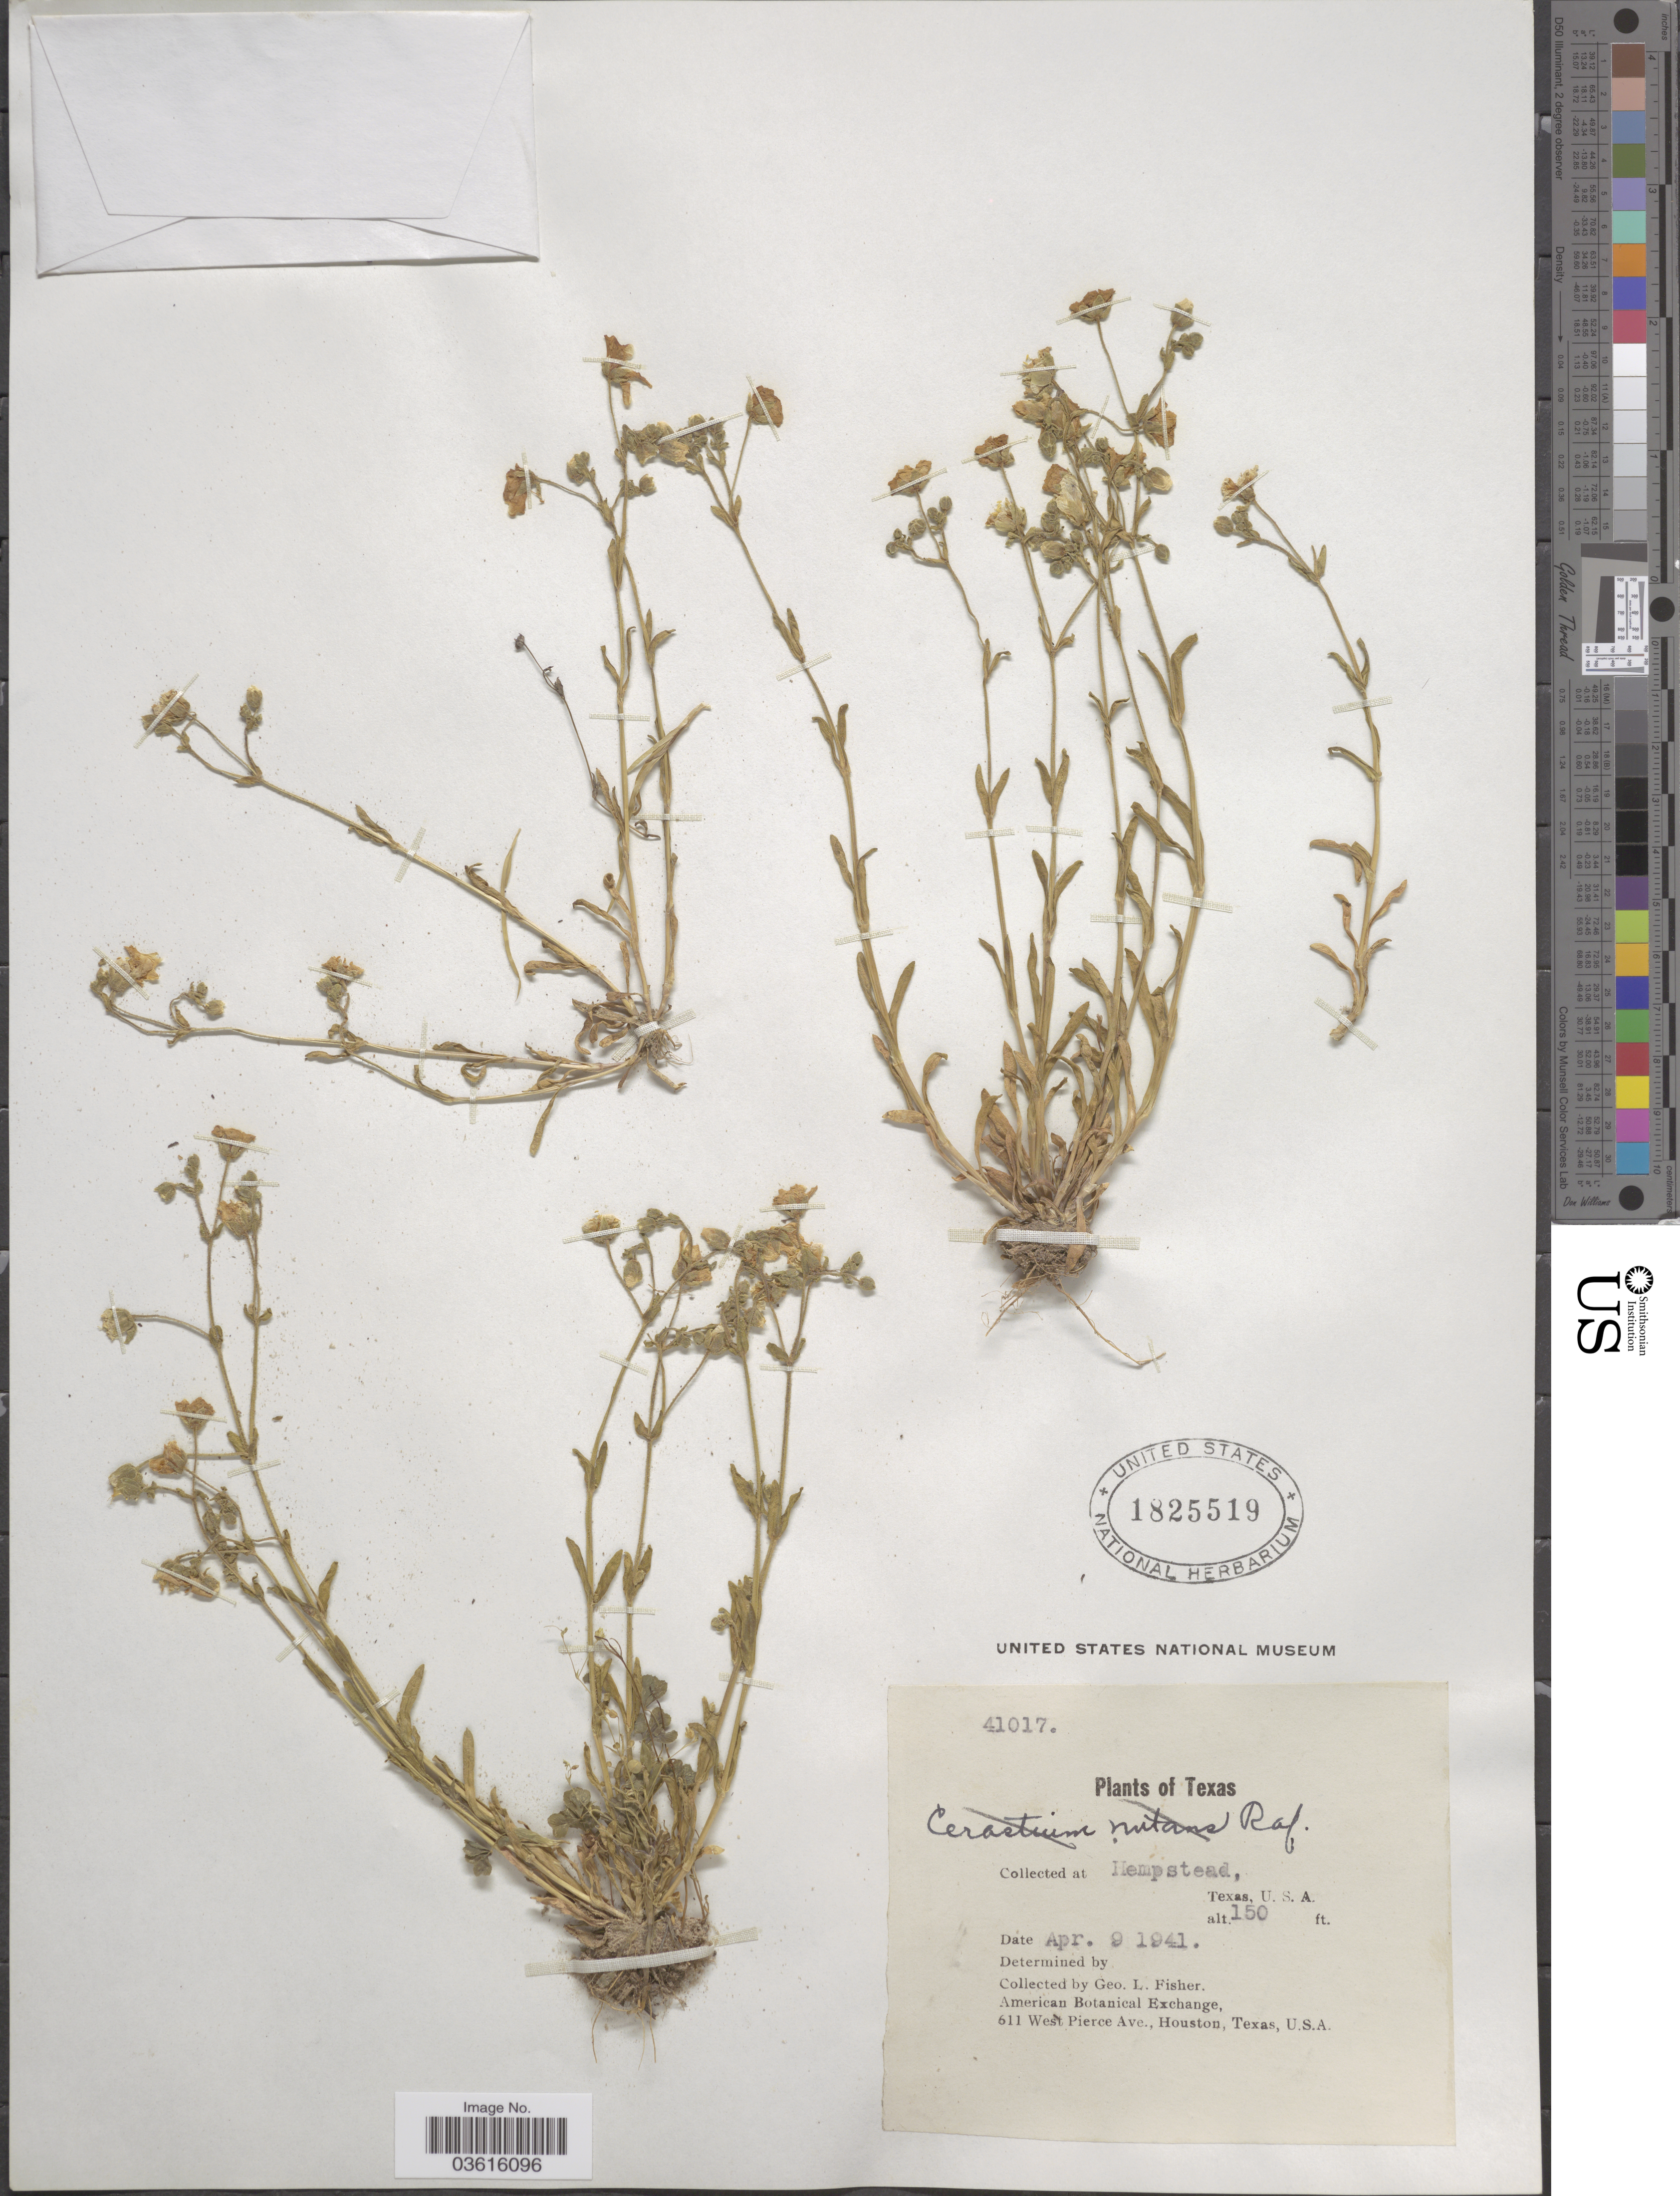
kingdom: Plantae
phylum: Tracheophyta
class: Magnoliopsida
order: Caryophyllales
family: Caryophyllaceae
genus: Minuartia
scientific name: Minuartia drummondii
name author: (Shinners) McNeill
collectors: G. L. Fisher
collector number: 41017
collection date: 1941-04-09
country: United States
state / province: Texas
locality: Hempstead.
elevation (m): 46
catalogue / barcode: US 1825519